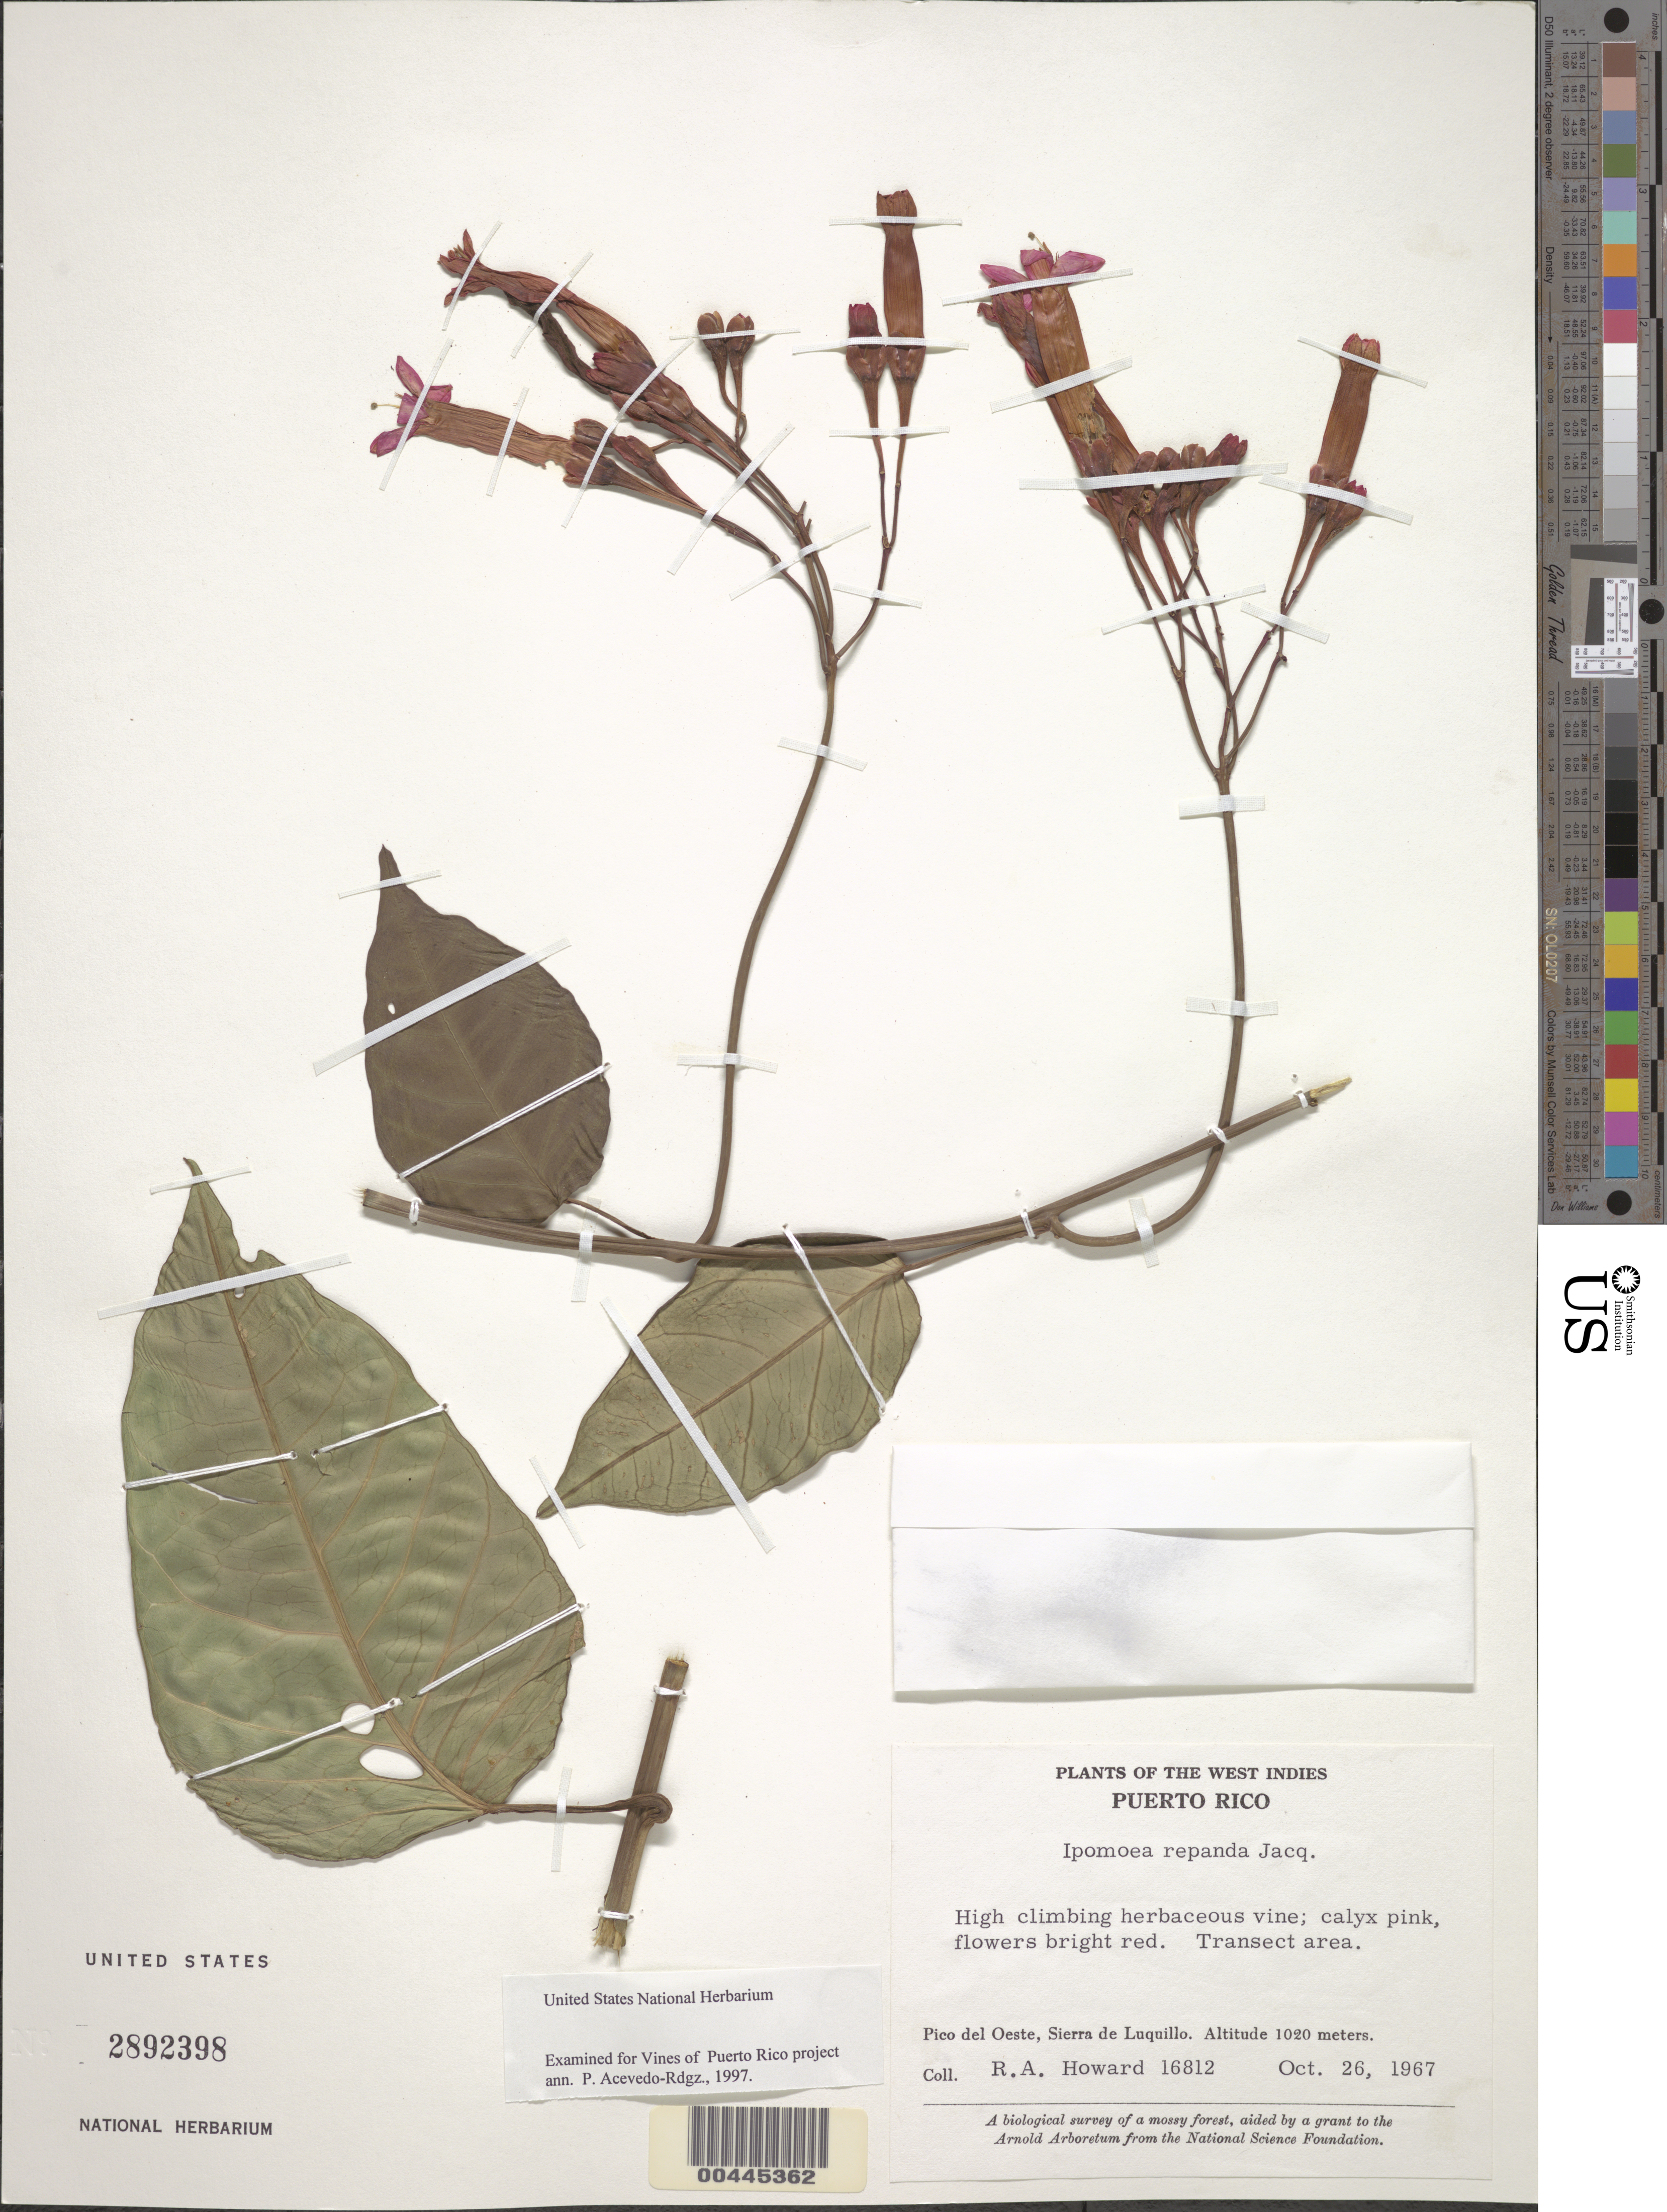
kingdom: Plantae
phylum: Tracheophyta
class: Magnoliopsida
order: Solanales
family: Convolvulaceae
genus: Ipomoea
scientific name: Ipomoea repanda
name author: Jacq.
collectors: R. A. Howard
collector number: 16812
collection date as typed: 26 Oct 1967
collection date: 1967-10-26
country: Puerto Rico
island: Greater Antilles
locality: Pico del Oeste, Sierra de Luquillo.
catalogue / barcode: US 2892398